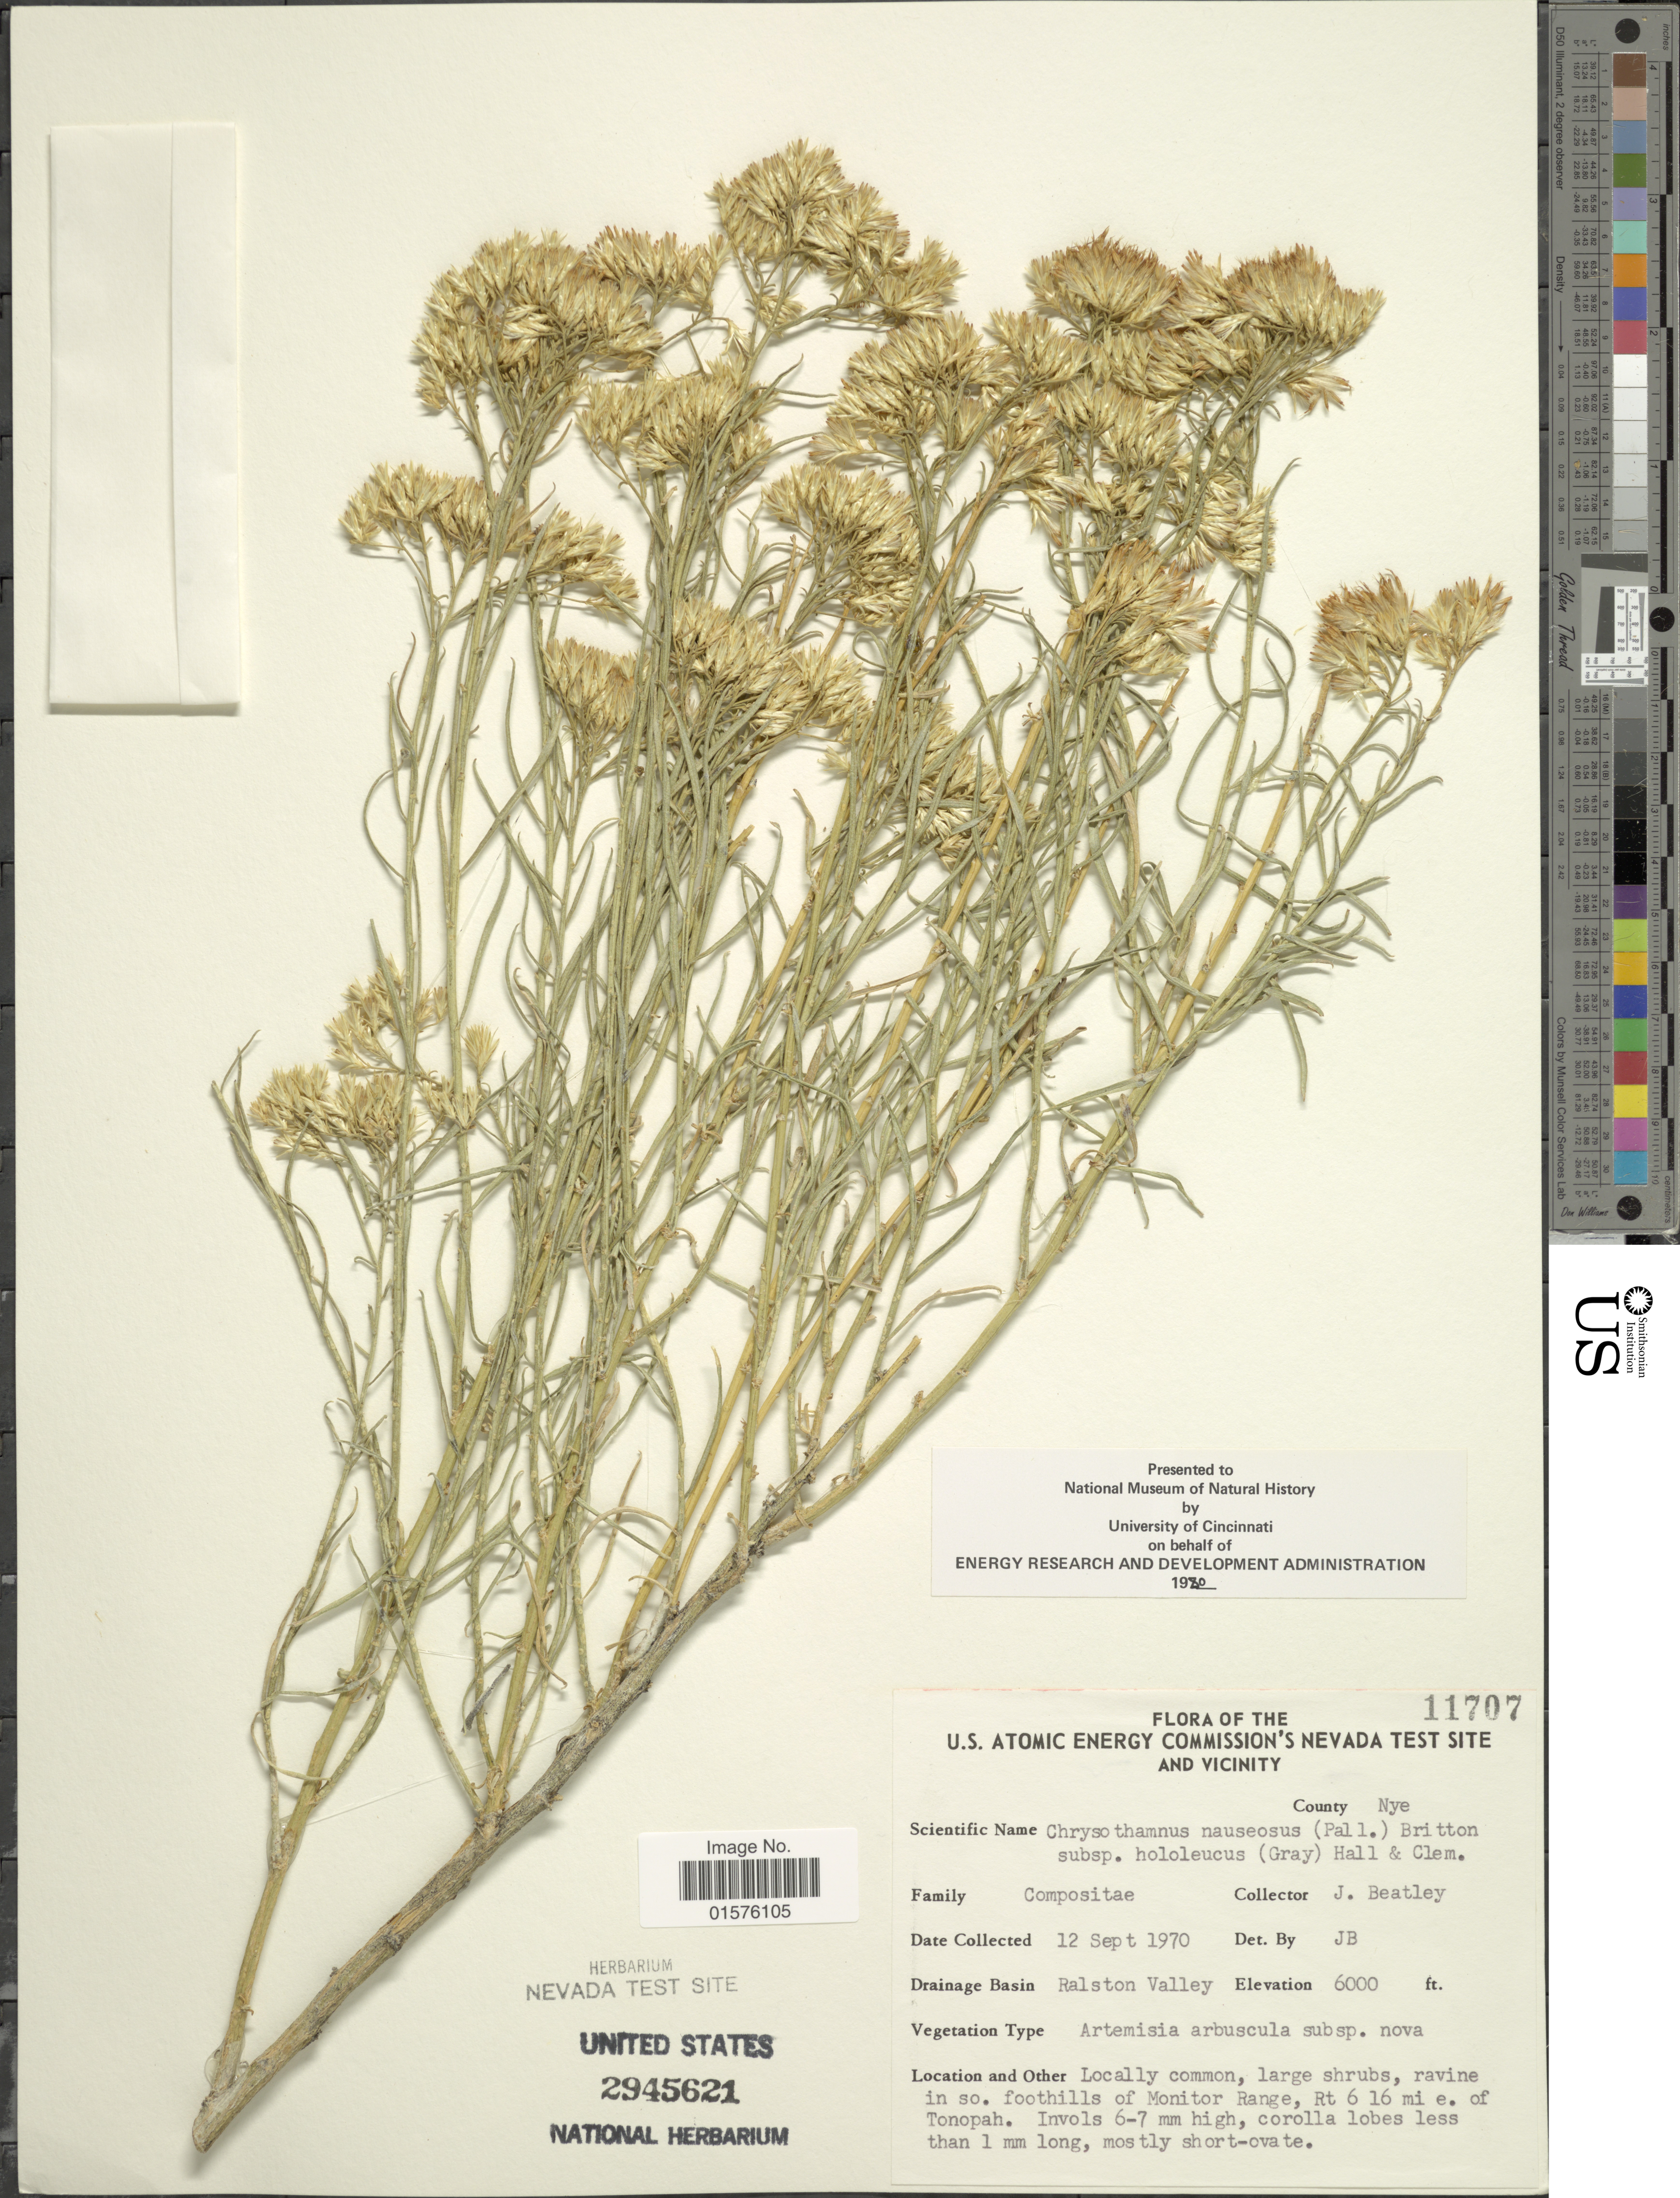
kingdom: Plantae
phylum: Tracheophyta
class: Magnoliopsida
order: Asterales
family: Asteraceae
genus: Ericameria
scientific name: Ericameria nauseosa var. hololeuca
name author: (A. Gray) G.L. Nesom & G.I. Baird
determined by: Urbatsch, Lowell E., Curator (LSU), Louisiana State University (UNITED STATES)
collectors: J. C. Beatley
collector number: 11707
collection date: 1970-09-12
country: United States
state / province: Nevada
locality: The U.S. Atomic Energy Commision's Nevada test site and vicinity, County: Nye, foothills of Monitor Range, Rt 6 16 mi e. of Tonopah. Drainage basin: Ralston Valley.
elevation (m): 1829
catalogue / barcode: US 2945621